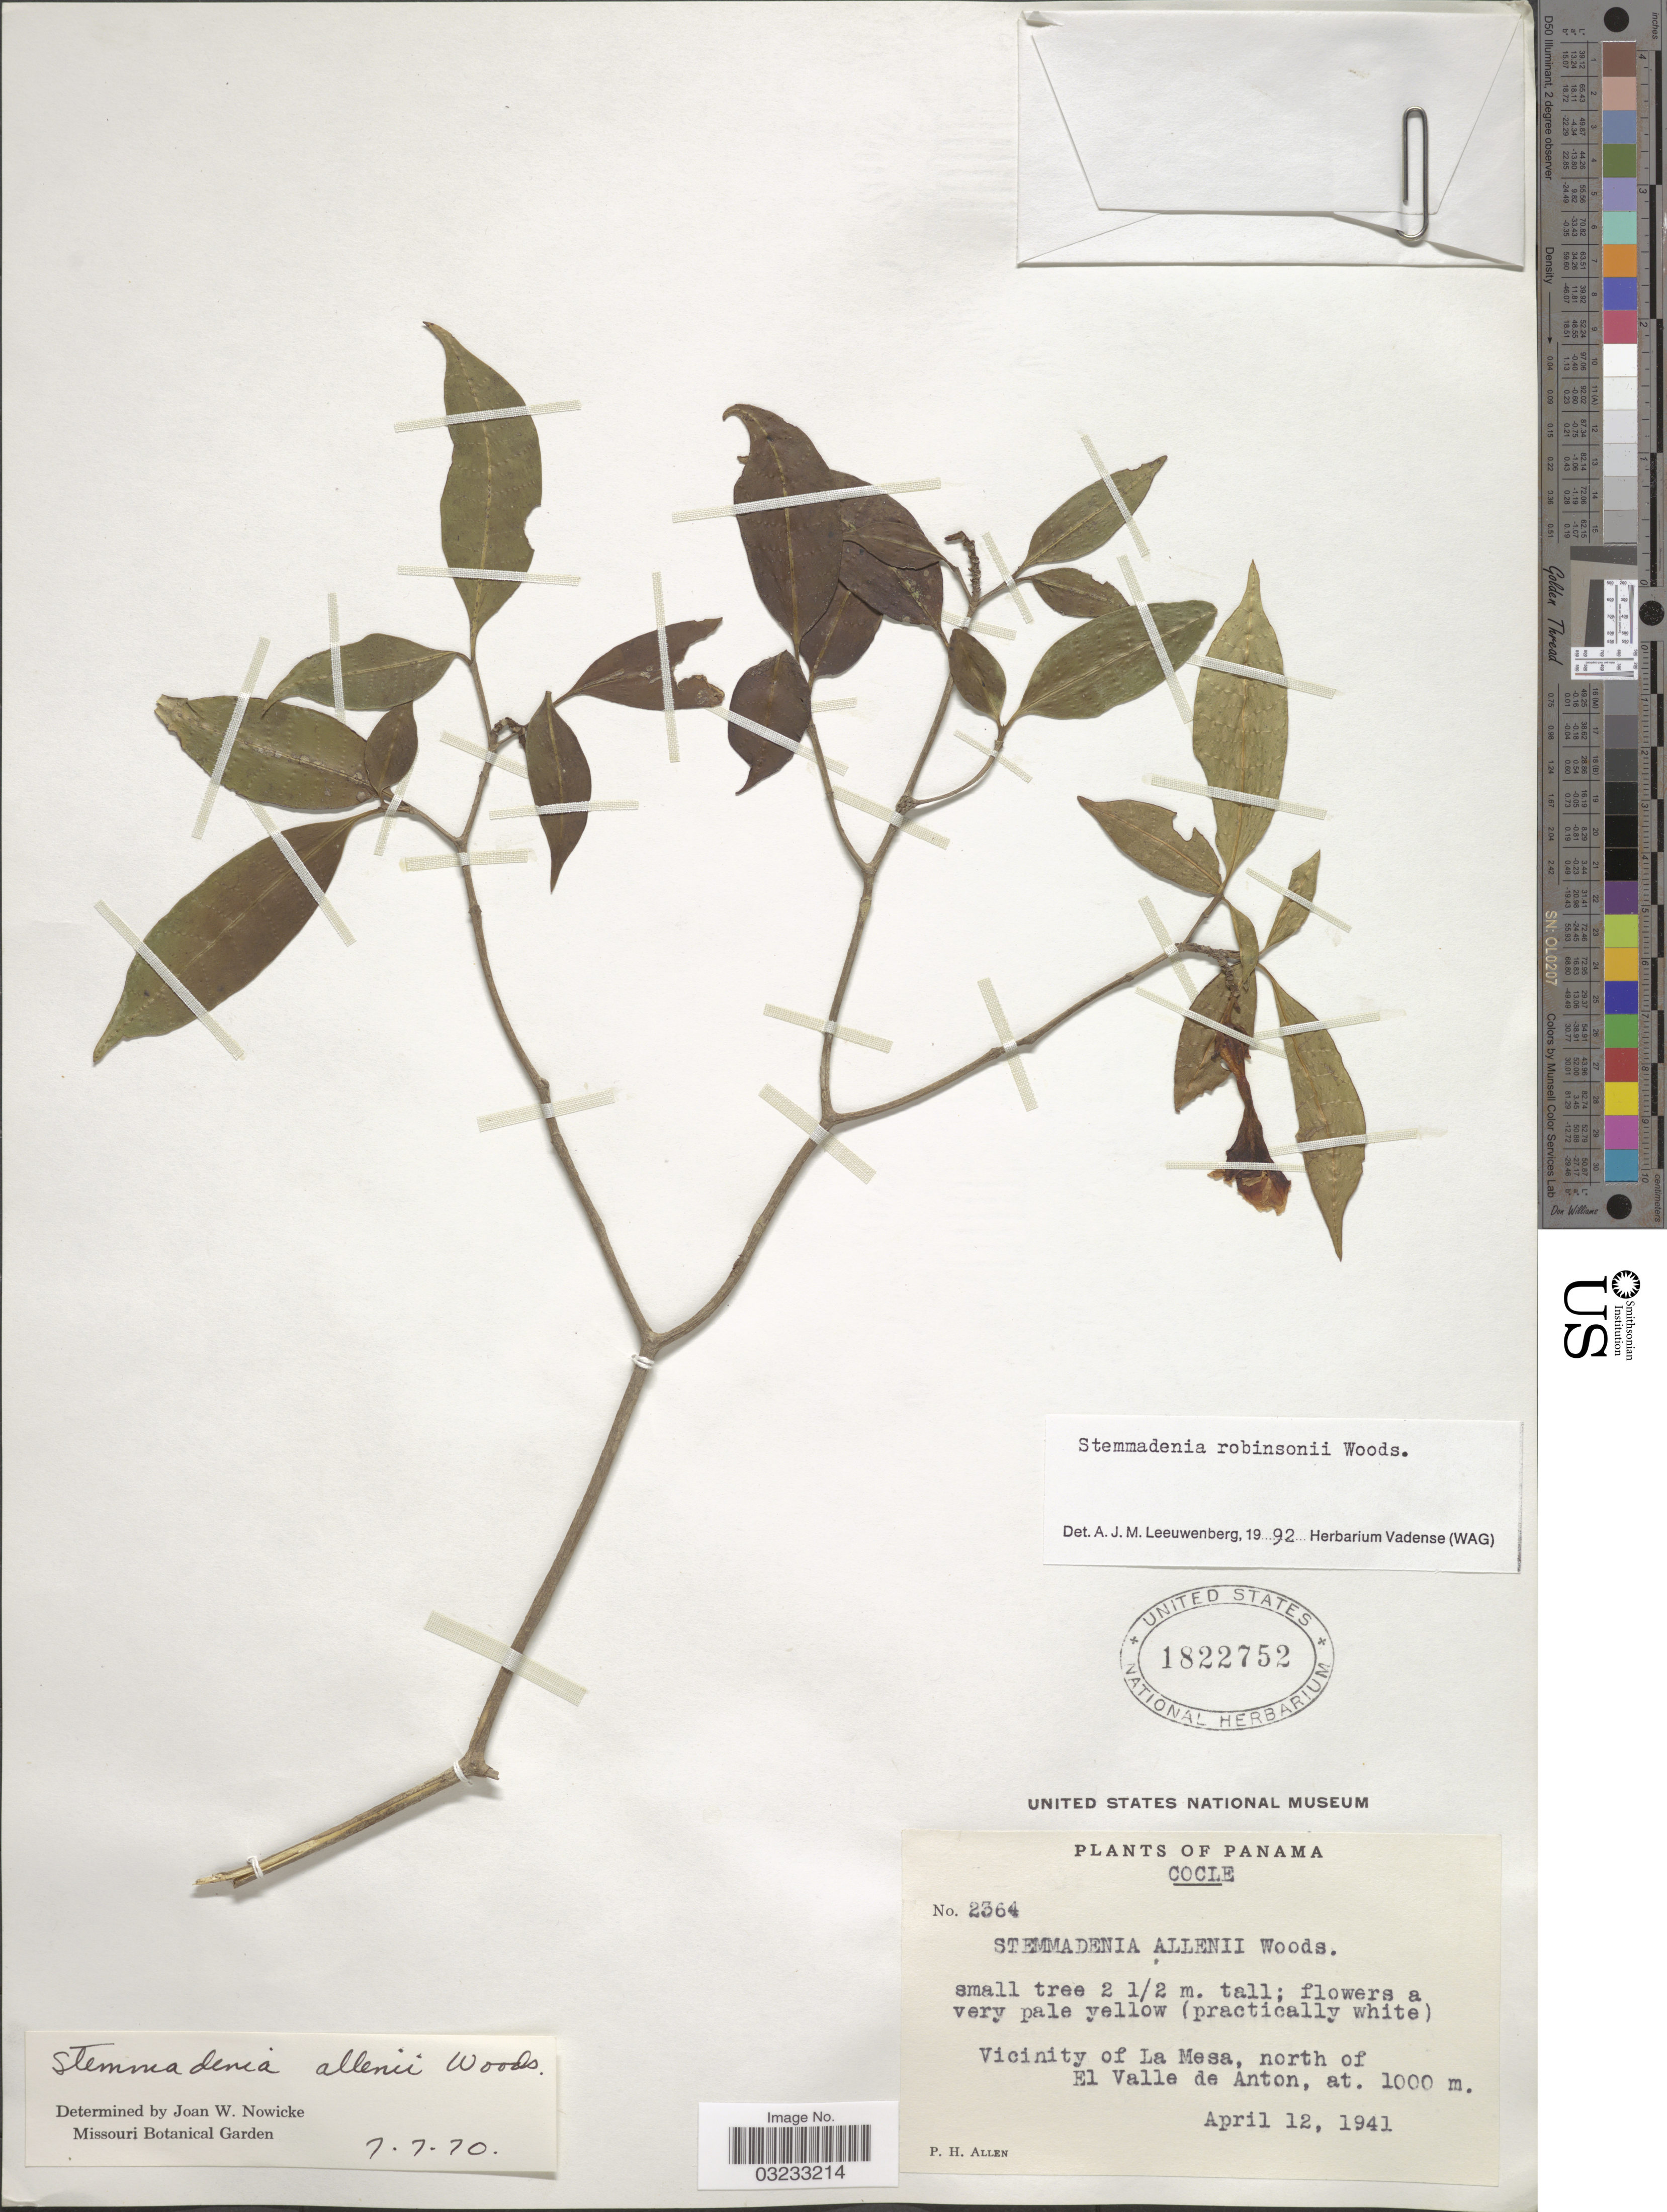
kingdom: Plantae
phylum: Tracheophyta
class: Magnoliopsida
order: Gentianales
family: Apocynaceae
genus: Stemmadenia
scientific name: Stemmadenia robinsonii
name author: Woodson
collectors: P. H. Allen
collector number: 2364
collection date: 1941-04-12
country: Panama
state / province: Coclé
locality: Vicinity of La Mesa, north of El Valle de Anton.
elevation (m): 1000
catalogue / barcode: US 1822752